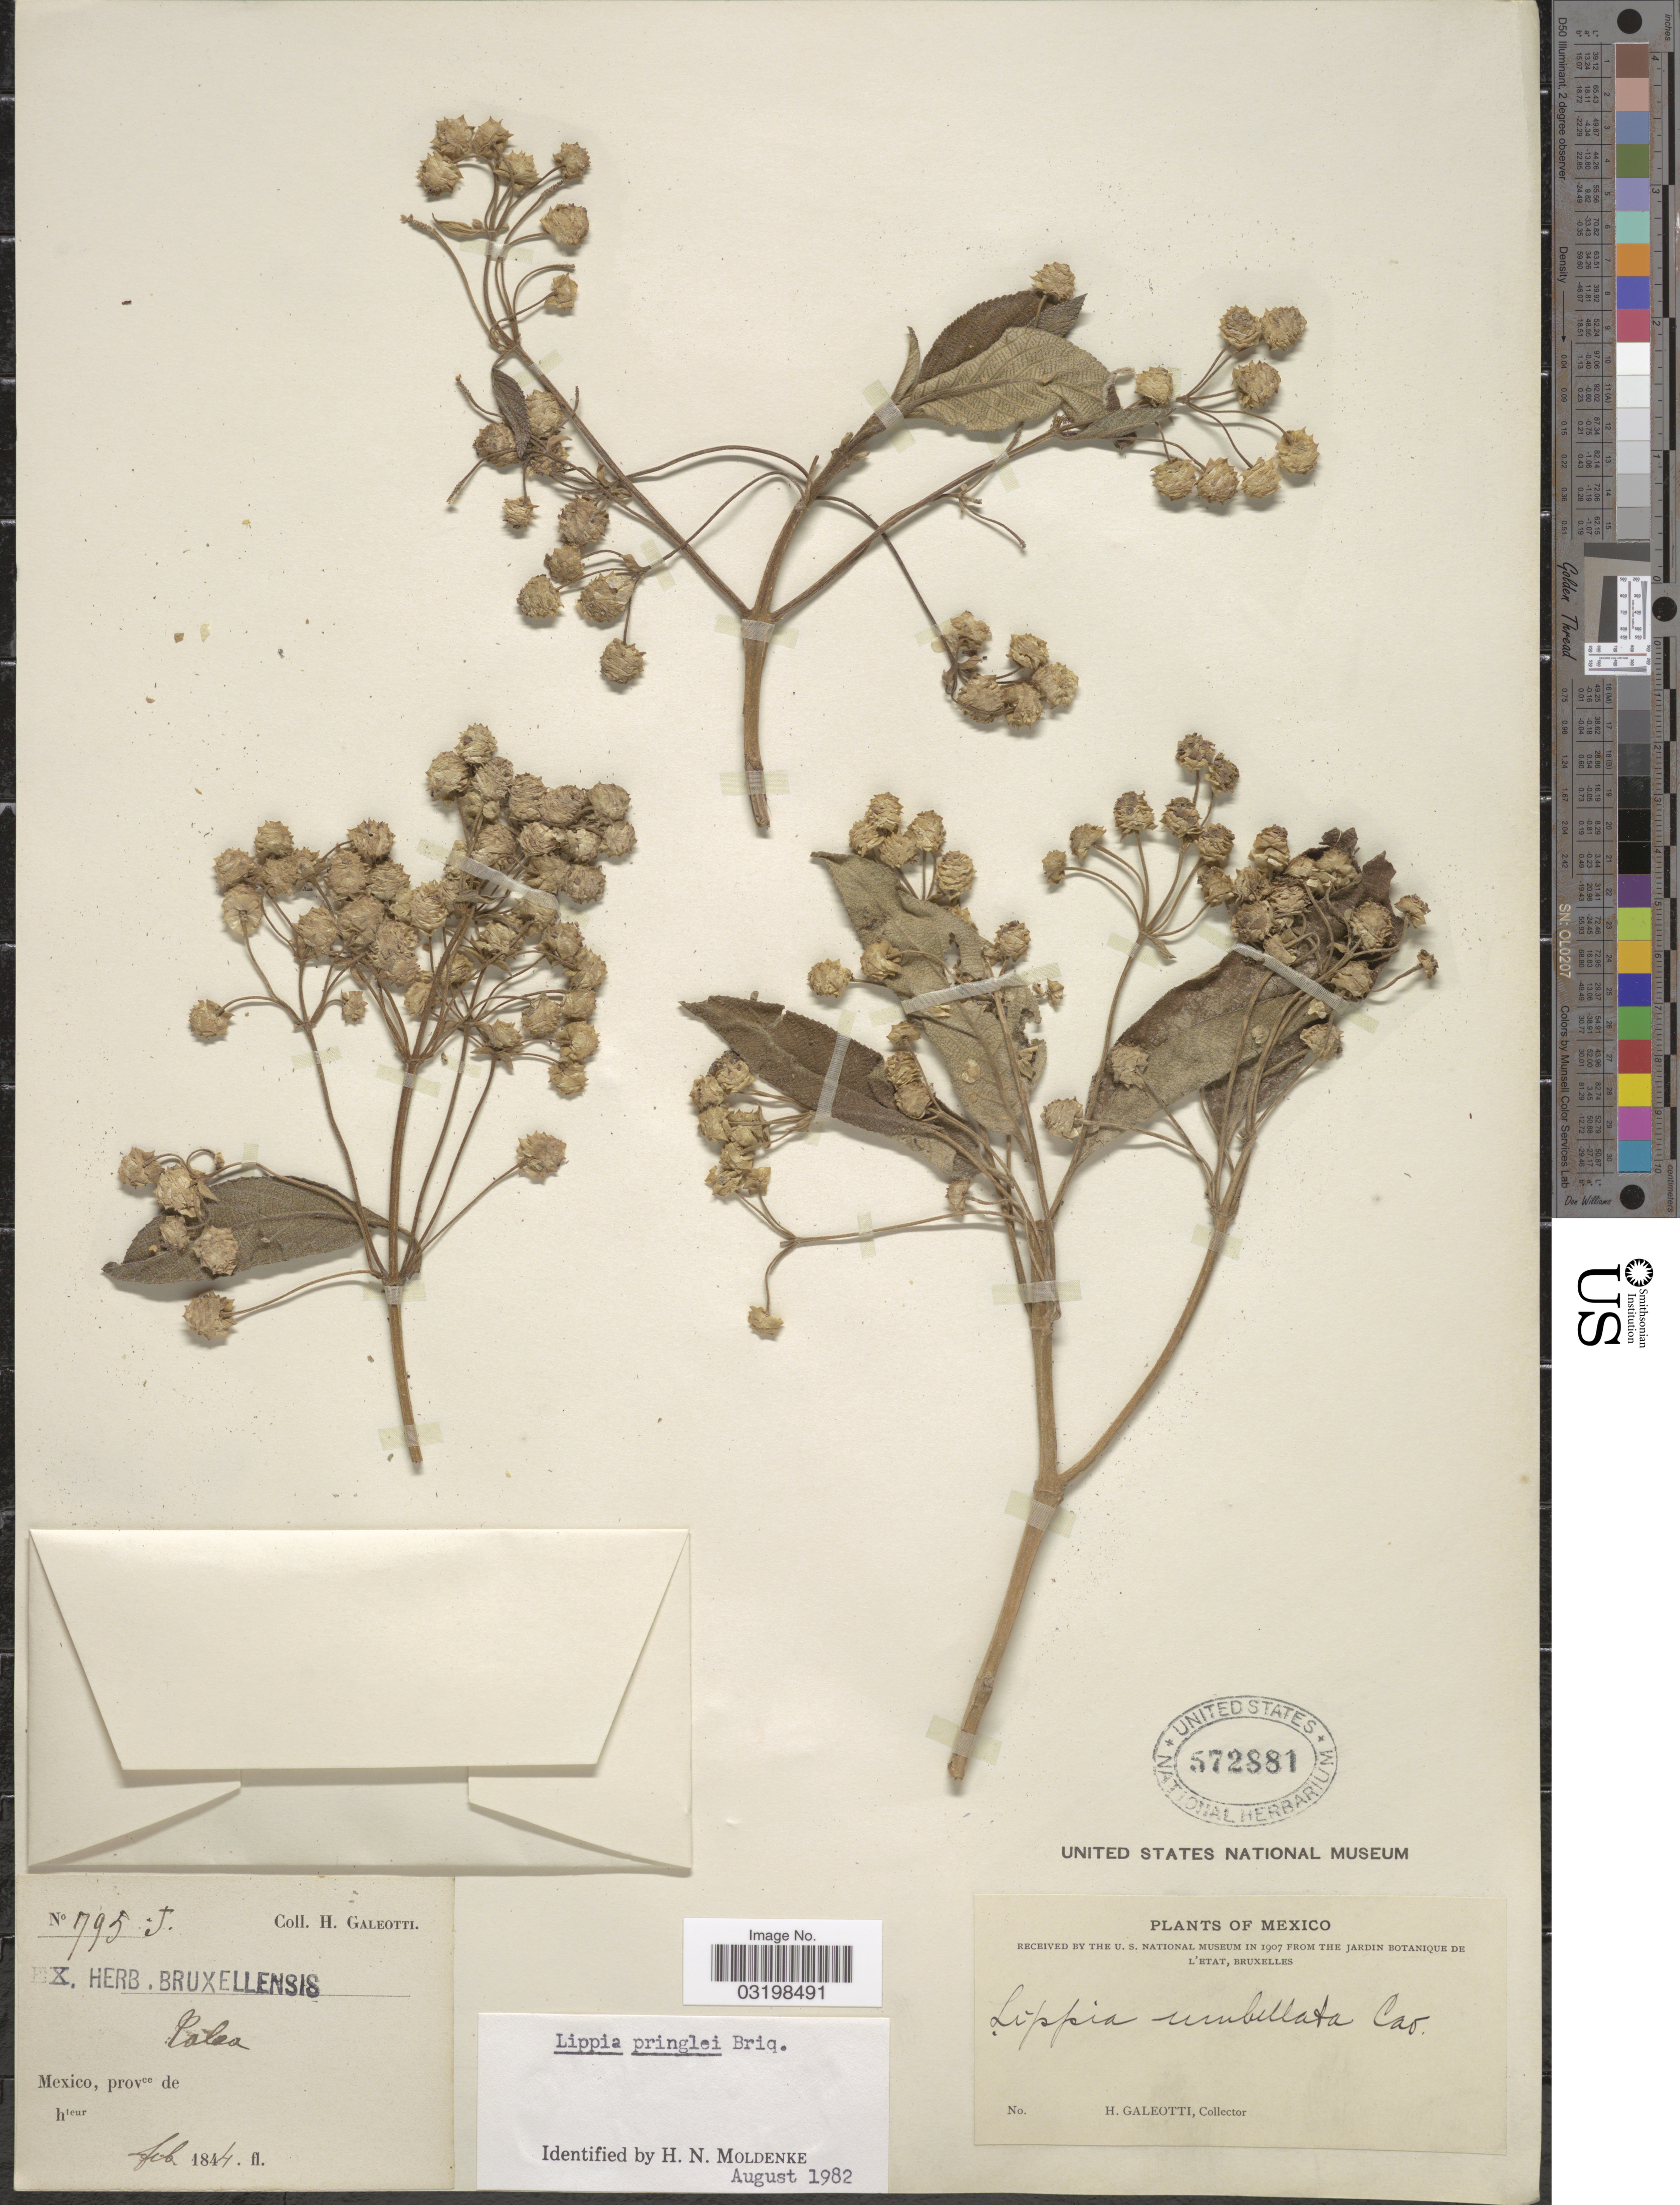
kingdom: Plantae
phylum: Tracheophyta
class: Magnoliopsida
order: Lamiales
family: Verbenaceae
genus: Lippia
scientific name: Lippia umbellata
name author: Cav.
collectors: H. G. Galeotti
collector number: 795J*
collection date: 1844-02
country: Mexico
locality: Talea.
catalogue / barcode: US 572881